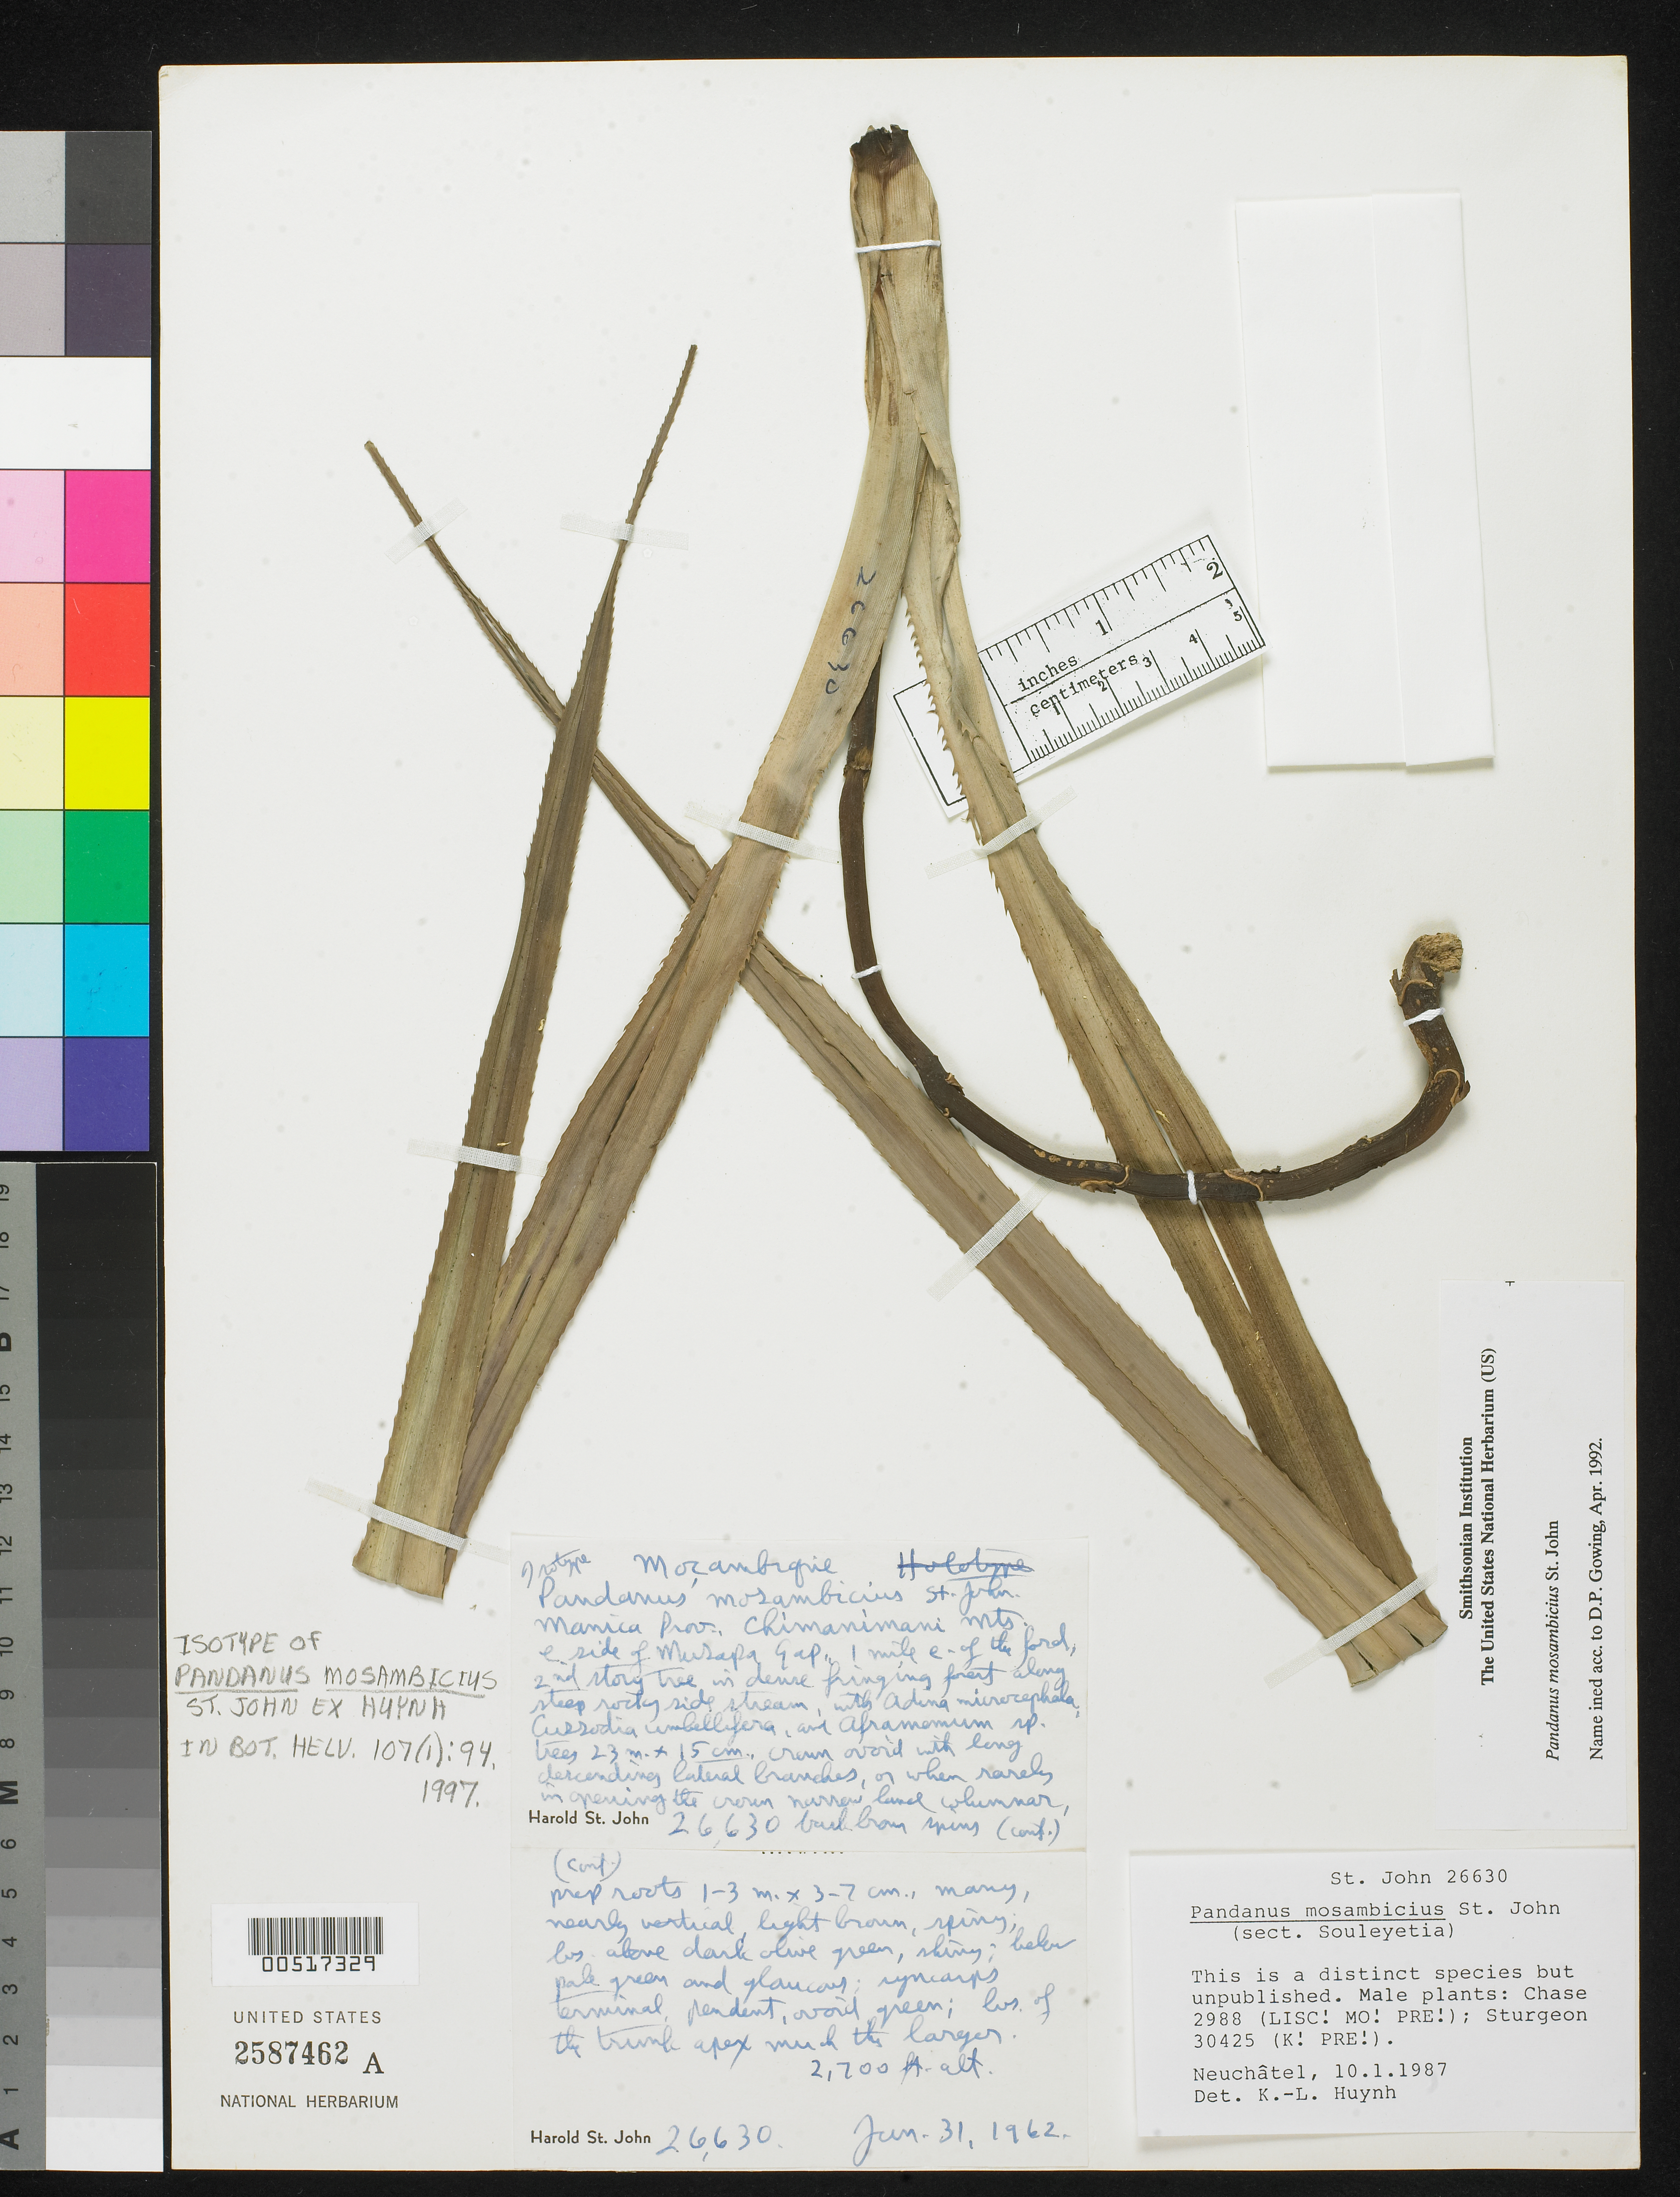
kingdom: Plantae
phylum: Tracheophyta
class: Liliopsida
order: Pandanales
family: Pandanaceae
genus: Pandanus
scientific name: Pandanus mosambicius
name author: H. St. John ex Huynh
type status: Isotype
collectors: H. St. John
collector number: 26630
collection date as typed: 30 Jun 1962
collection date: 1962-06-30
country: Mozambique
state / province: Manica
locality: Chimanimani Mountains, E side of Musaga Gap, 1 mi E of Ford.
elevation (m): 823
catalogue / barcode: US 2587462A